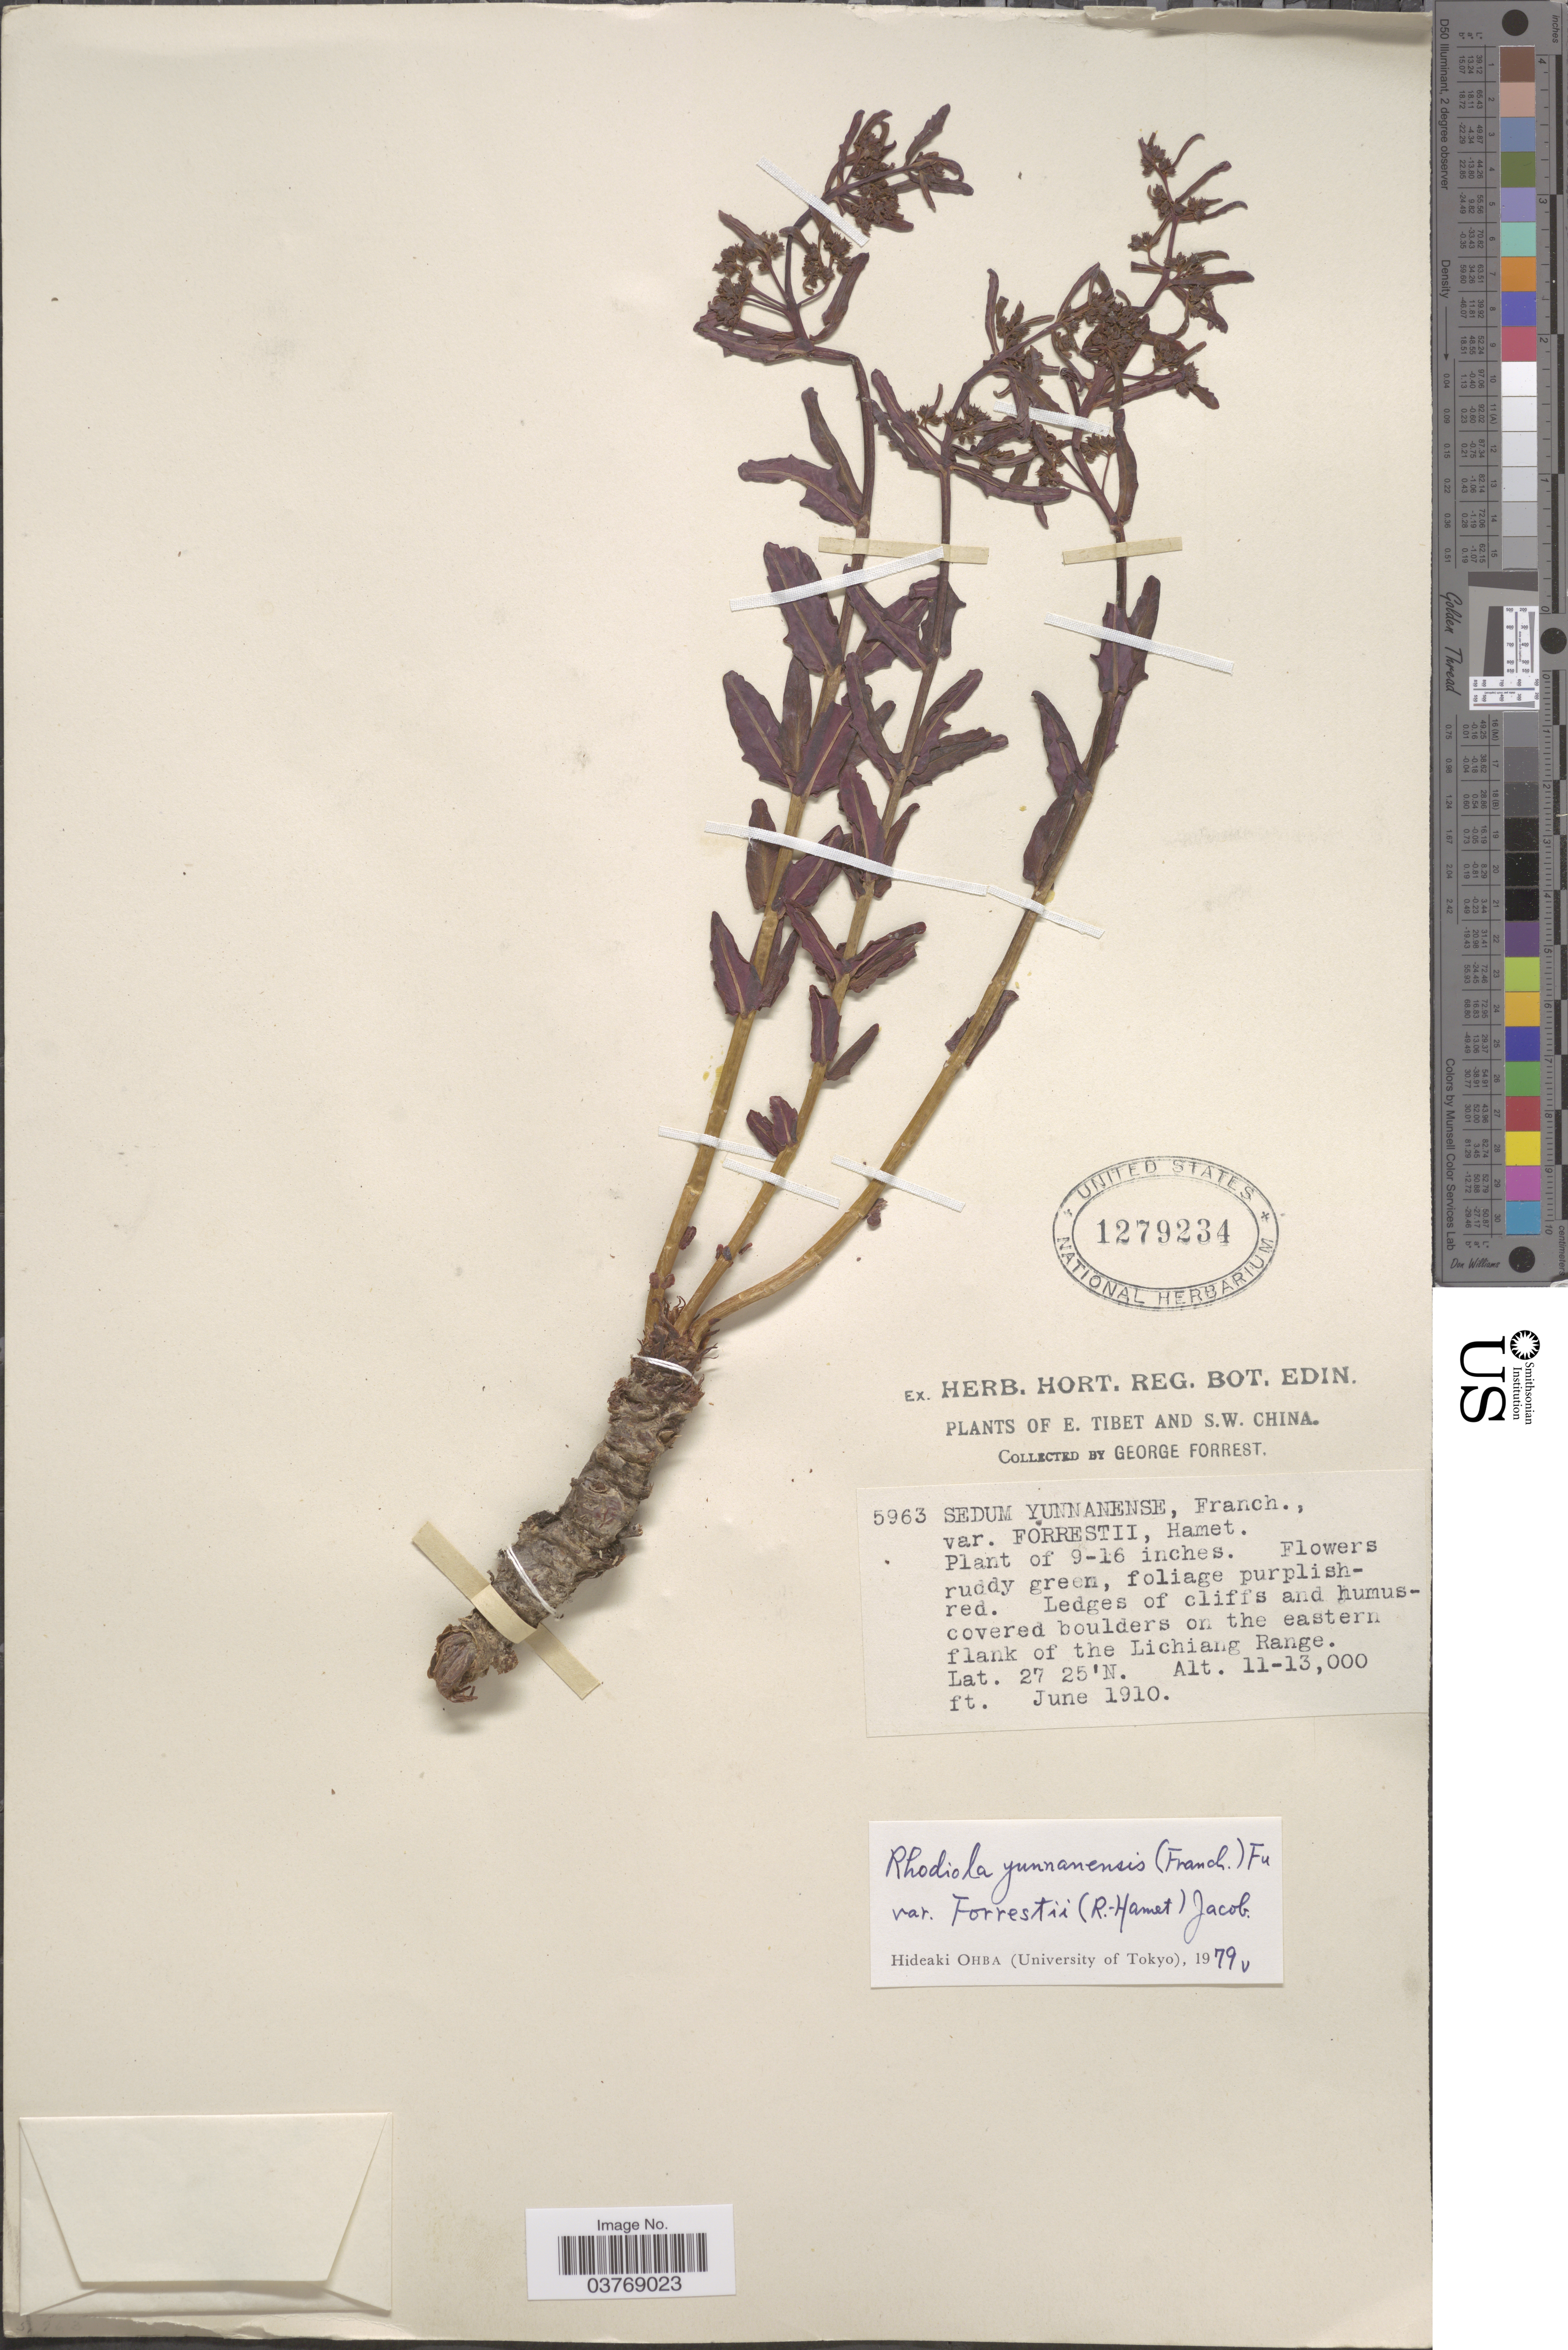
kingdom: Plantae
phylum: Tracheophyta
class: Magnoliopsida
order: Saxifragales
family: Crassulaceae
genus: Rhodiola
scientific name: Rhodiola yunnanensis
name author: (Franch.) S.H. Fu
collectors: G. Forrest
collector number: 5963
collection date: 1910-06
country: China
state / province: Xizang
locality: E. Tibet and S.W. China. Covered boulders on the eastern flank of the Lichiang Range.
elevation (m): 3353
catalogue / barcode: US 1279234